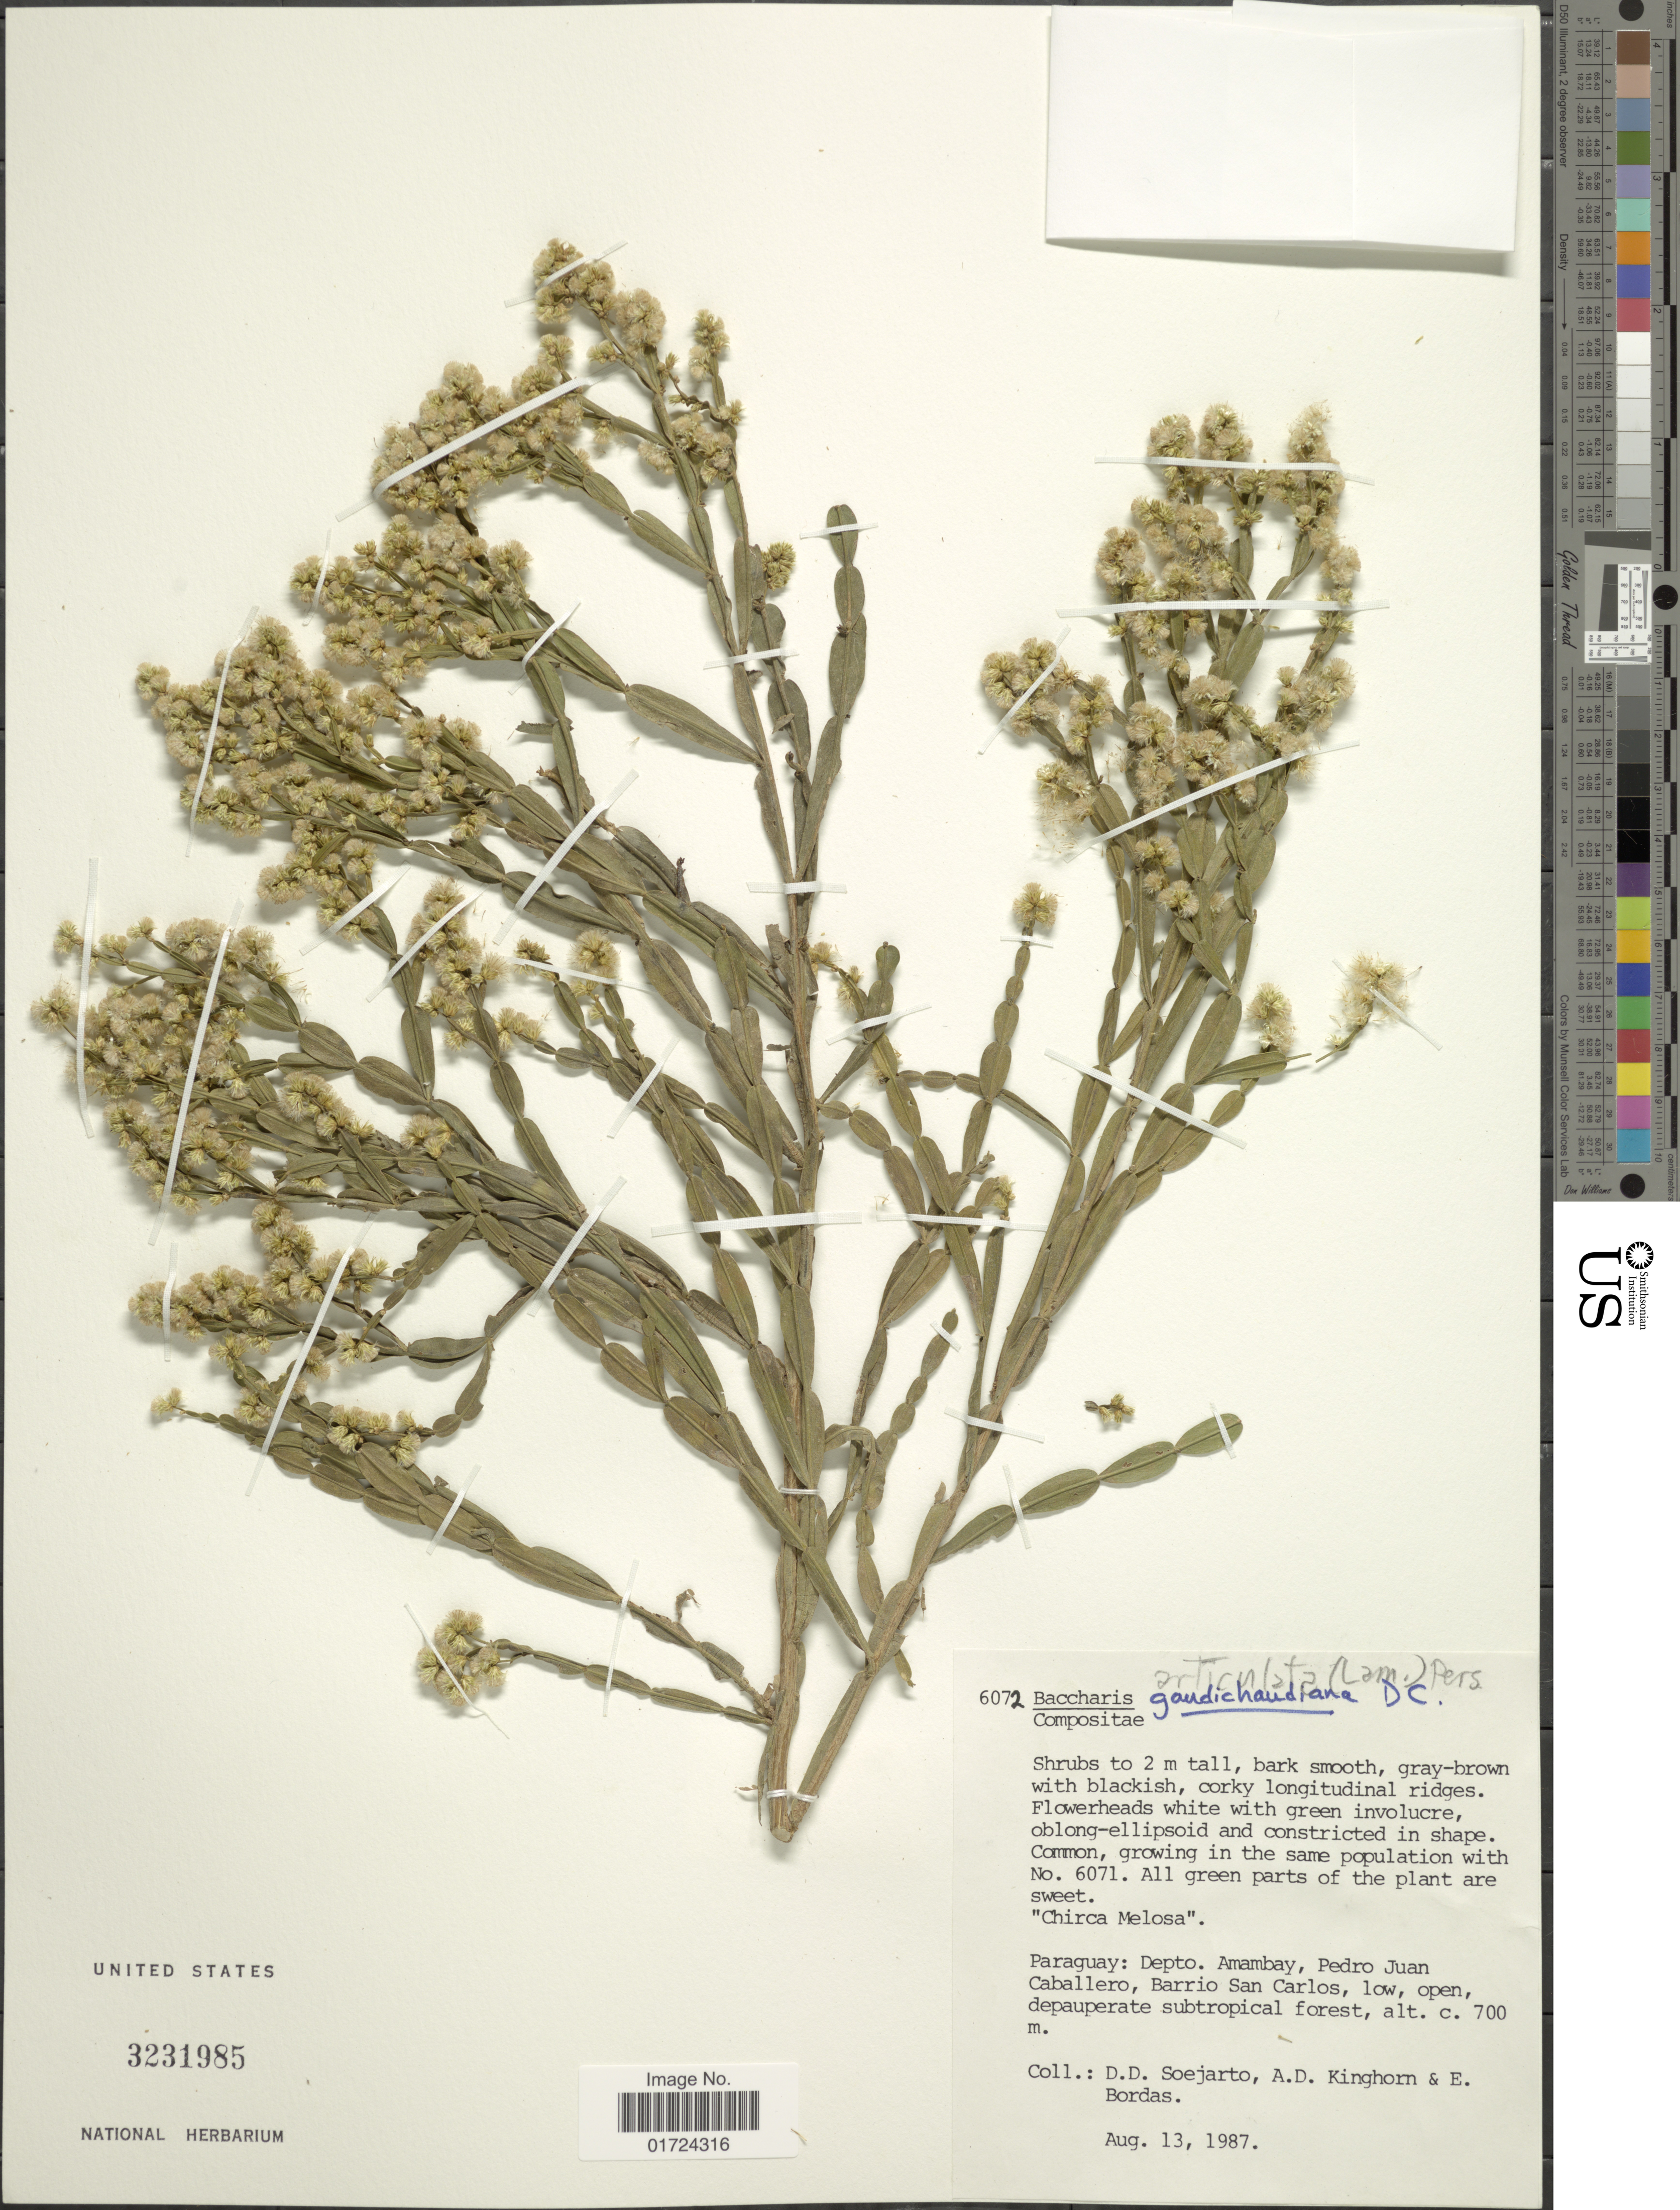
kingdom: Plantae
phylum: Tracheophyta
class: Magnoliopsida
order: Asterales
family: Asteraceae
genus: Baccharis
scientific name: Baccharis articulata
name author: (Lam.) Pers.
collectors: A. Kinghorn & E. Bordas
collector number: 6072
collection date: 1987-08-13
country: Paraguay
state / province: Amambay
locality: Paraguay: Dept. Amambay, Pedro, Juan Caballero, Barrio San Carlos.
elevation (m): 700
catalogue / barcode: US 3231985